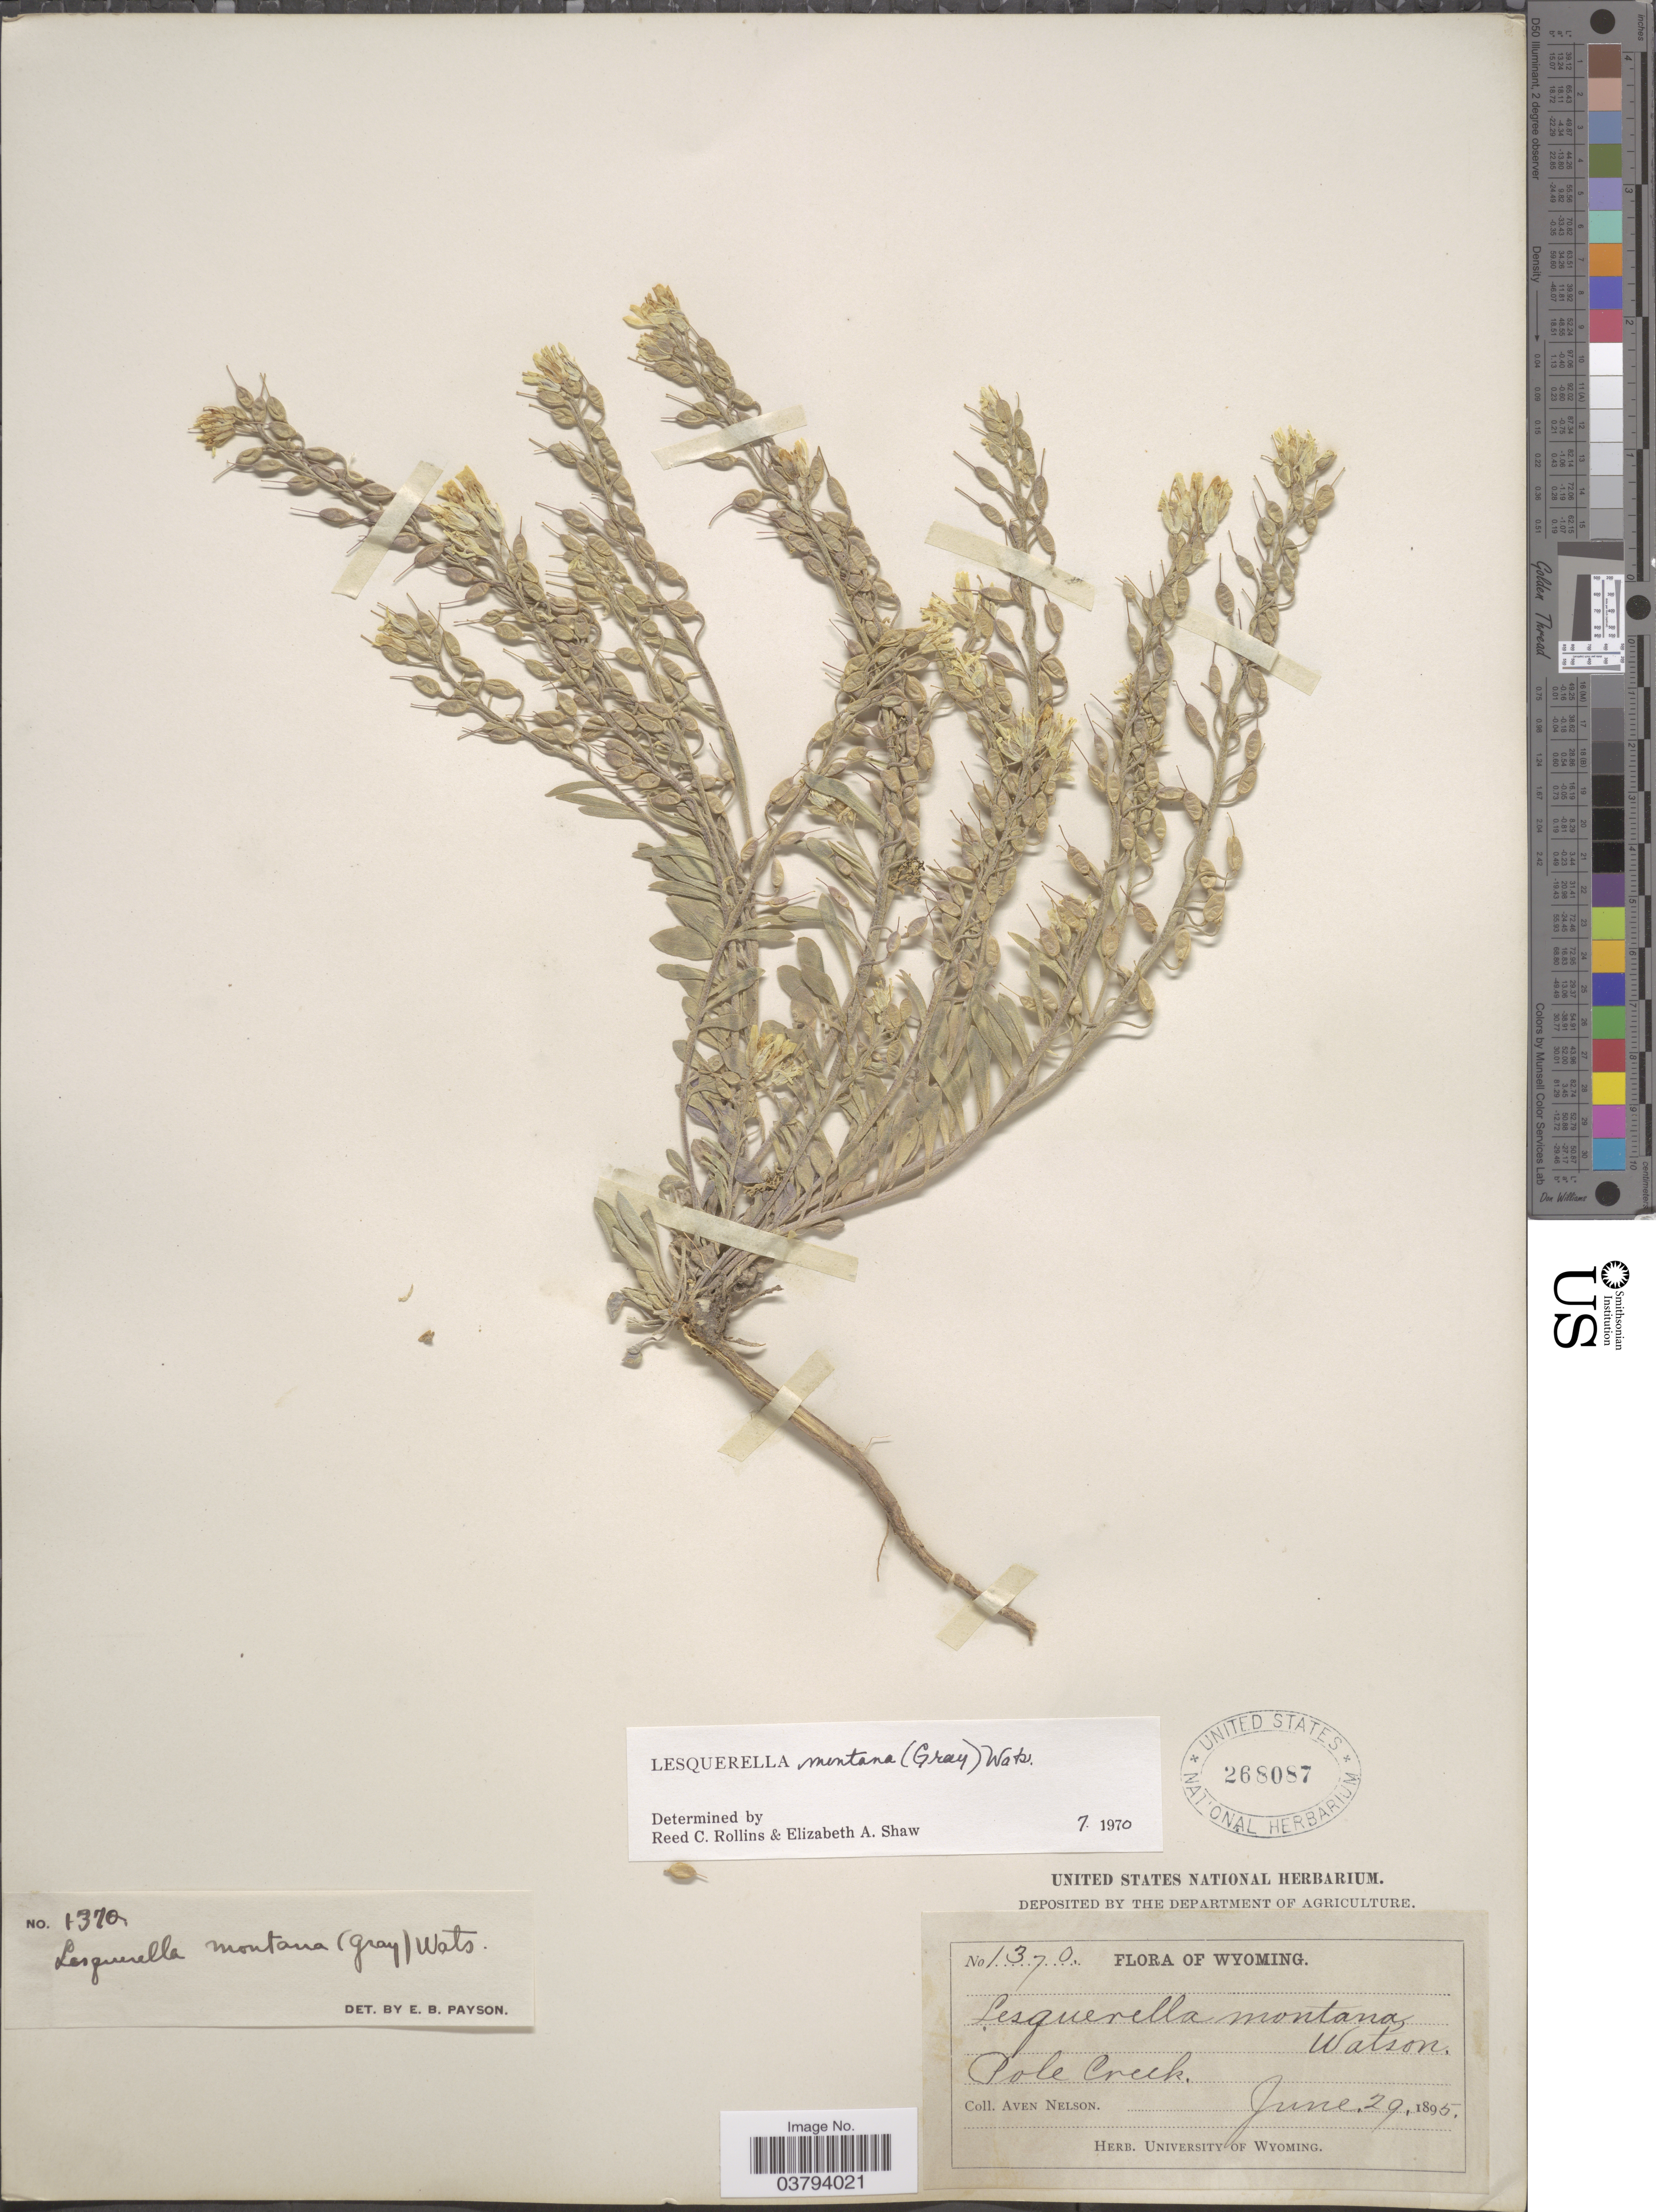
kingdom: Plantae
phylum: Tracheophyta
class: Magnoliopsida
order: Brassicales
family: Brassicaceae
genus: Lesquerella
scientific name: Lesquerella montana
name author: (A. Gray) S. Watson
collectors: A. Nelson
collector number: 1370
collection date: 1895-06-29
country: United States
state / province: Wyoming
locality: Pole Creek.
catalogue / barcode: US 268087